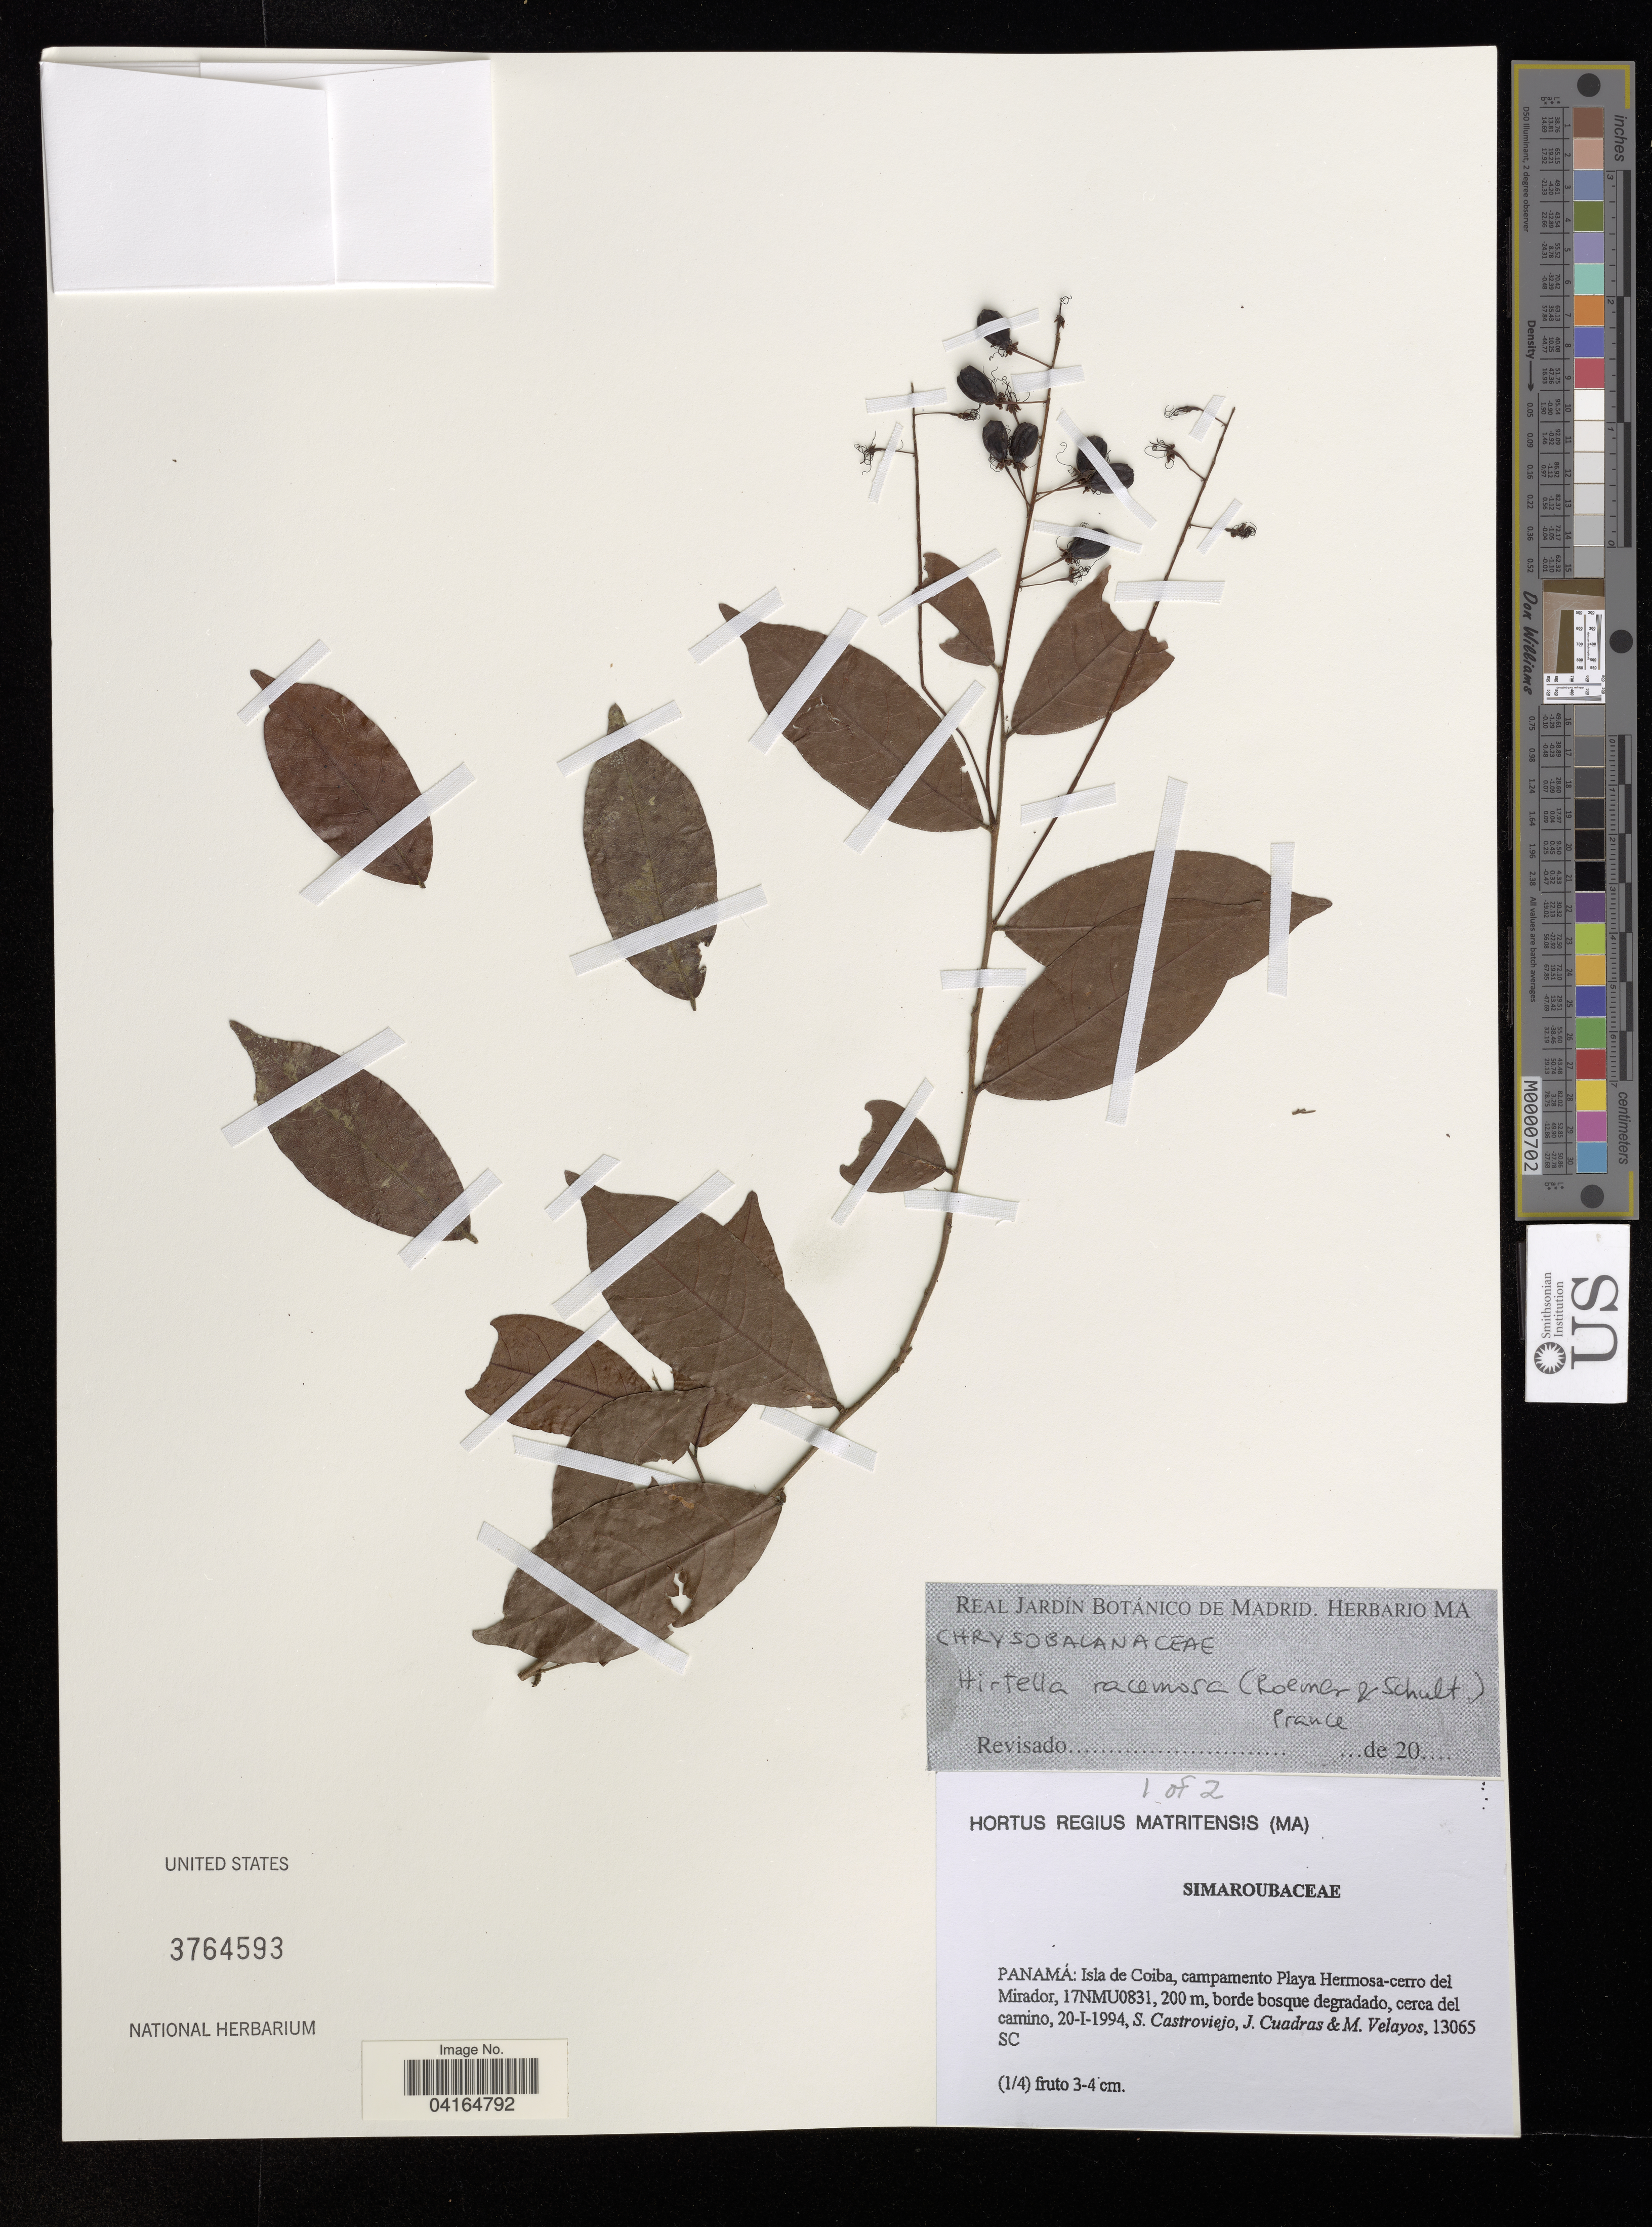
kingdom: Plantae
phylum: Tracheophyta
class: Magnoliopsida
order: Malpighiales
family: Chrysobalanaceae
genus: Hirtella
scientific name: Hirtella racemosa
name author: Lam.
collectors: S. Castroviejo, J. Cuadras & M. Velayos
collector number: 13065 SC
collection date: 1994-01-20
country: Panama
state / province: Panamá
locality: Isla de Coiba, campamento Playa Hermosa-cerro del Mirador, borde bosque degradado, cerca del camino.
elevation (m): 200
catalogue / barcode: US 3764593